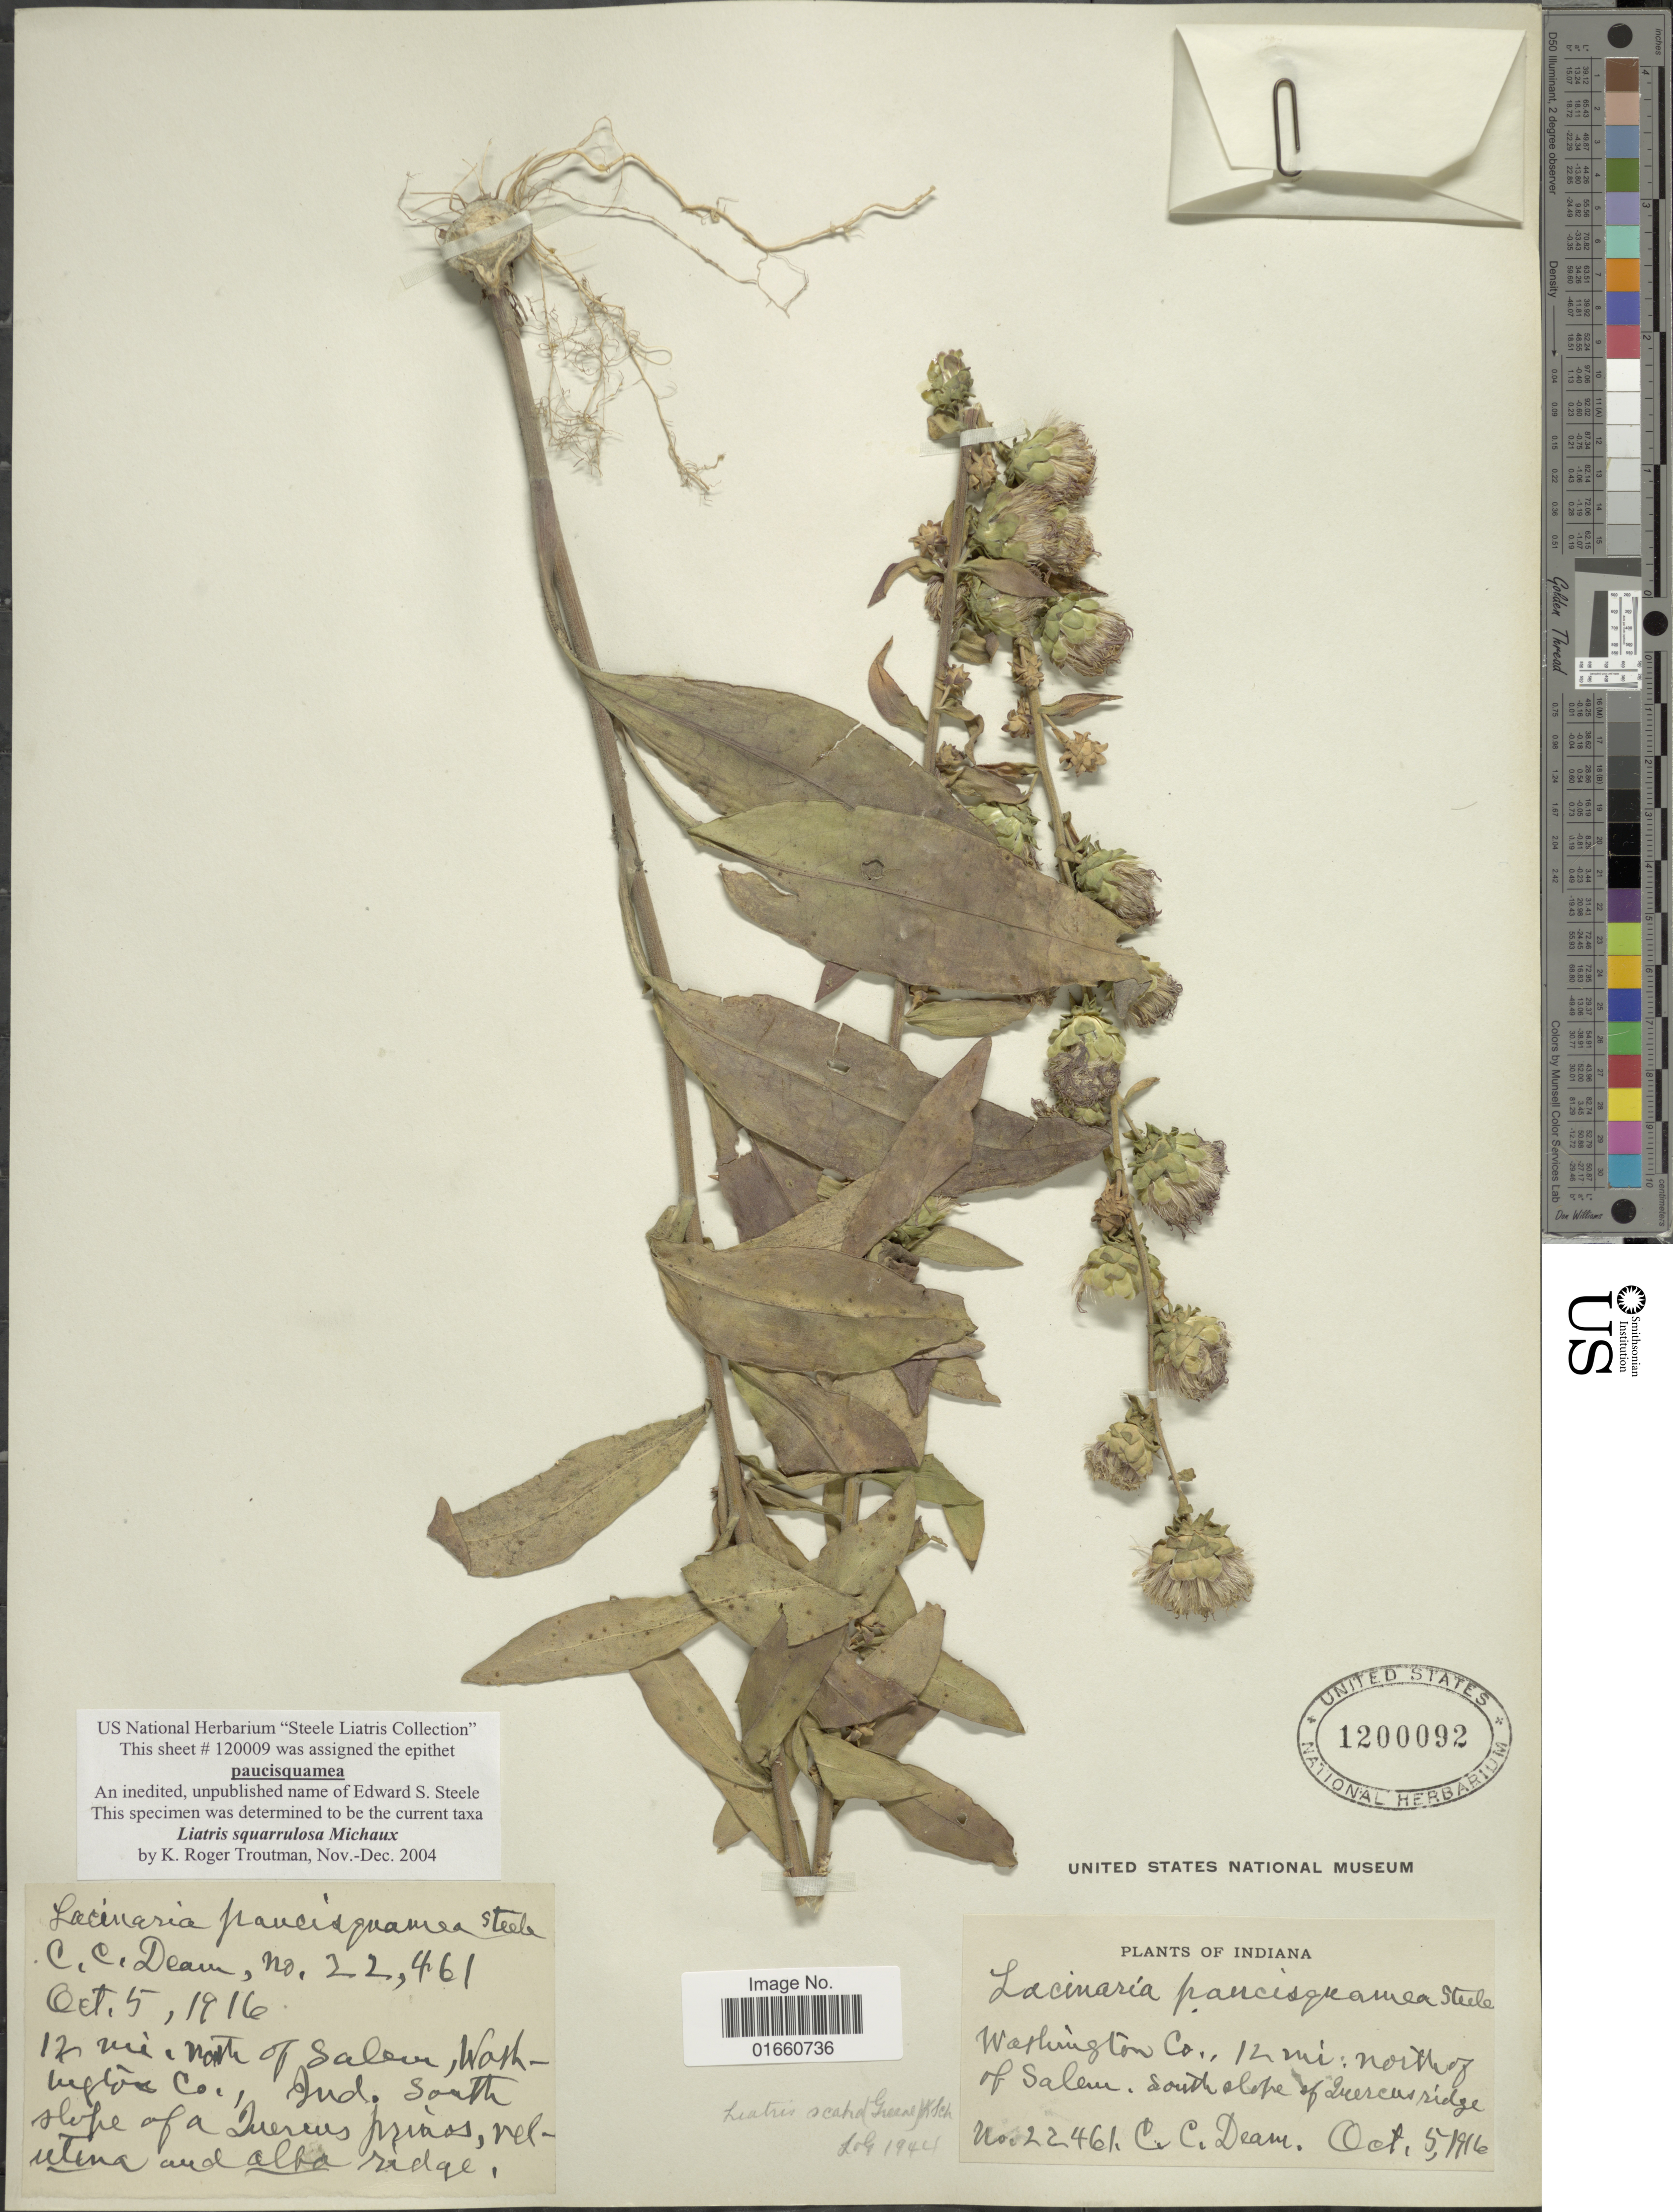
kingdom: Plantae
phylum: Tracheophyta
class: Magnoliopsida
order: Asterales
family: Asteraceae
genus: Liatris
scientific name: Liatris squarrulosa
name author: Michx.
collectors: C. C. Deam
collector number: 22461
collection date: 1916-10-05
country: United States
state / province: Indiana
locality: WashingtonCo. 12 mi: north of Salem. South slope of Zuercus Ridge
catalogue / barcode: US 1200092